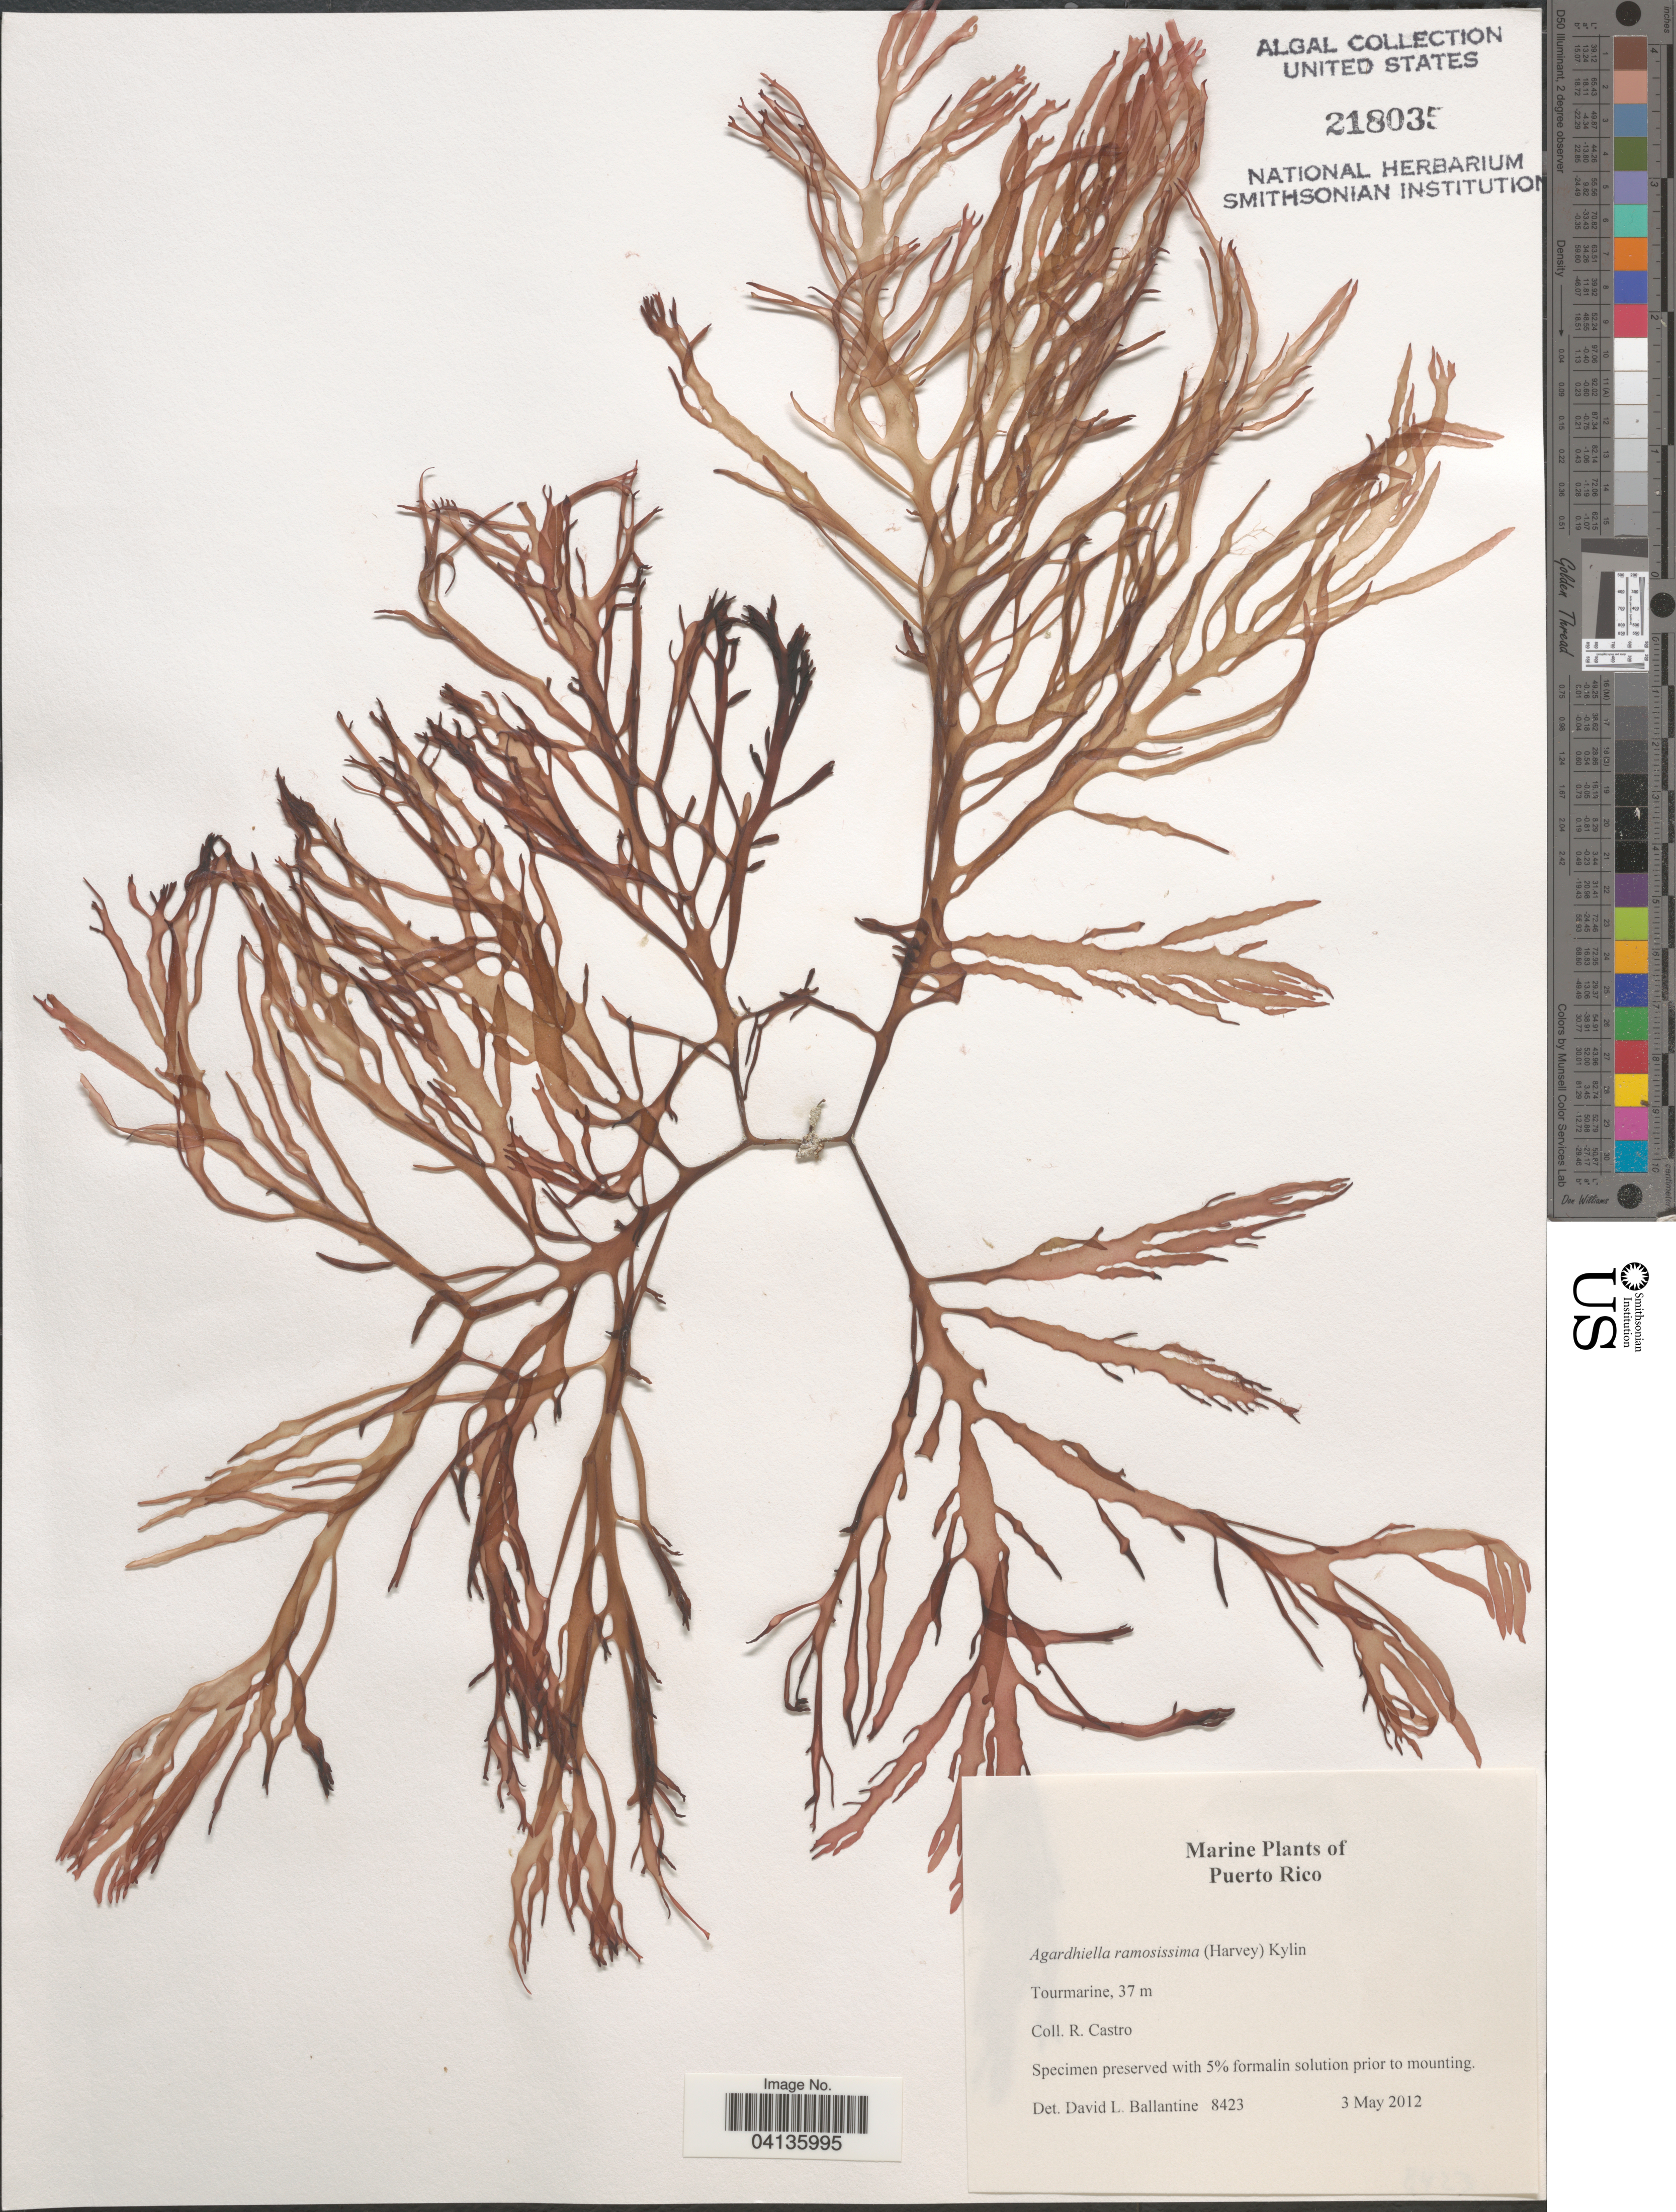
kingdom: Plantae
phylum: Rhodophyta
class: Florideophyceae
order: Gigartinales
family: Solieriaceae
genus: Agardhiella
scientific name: Agardhiella ramosissima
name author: (Harv.) Kylin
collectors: R. Castro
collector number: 8423?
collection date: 2012-05-03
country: Puerto Rico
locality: Tourmarine.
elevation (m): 37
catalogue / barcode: US 218035